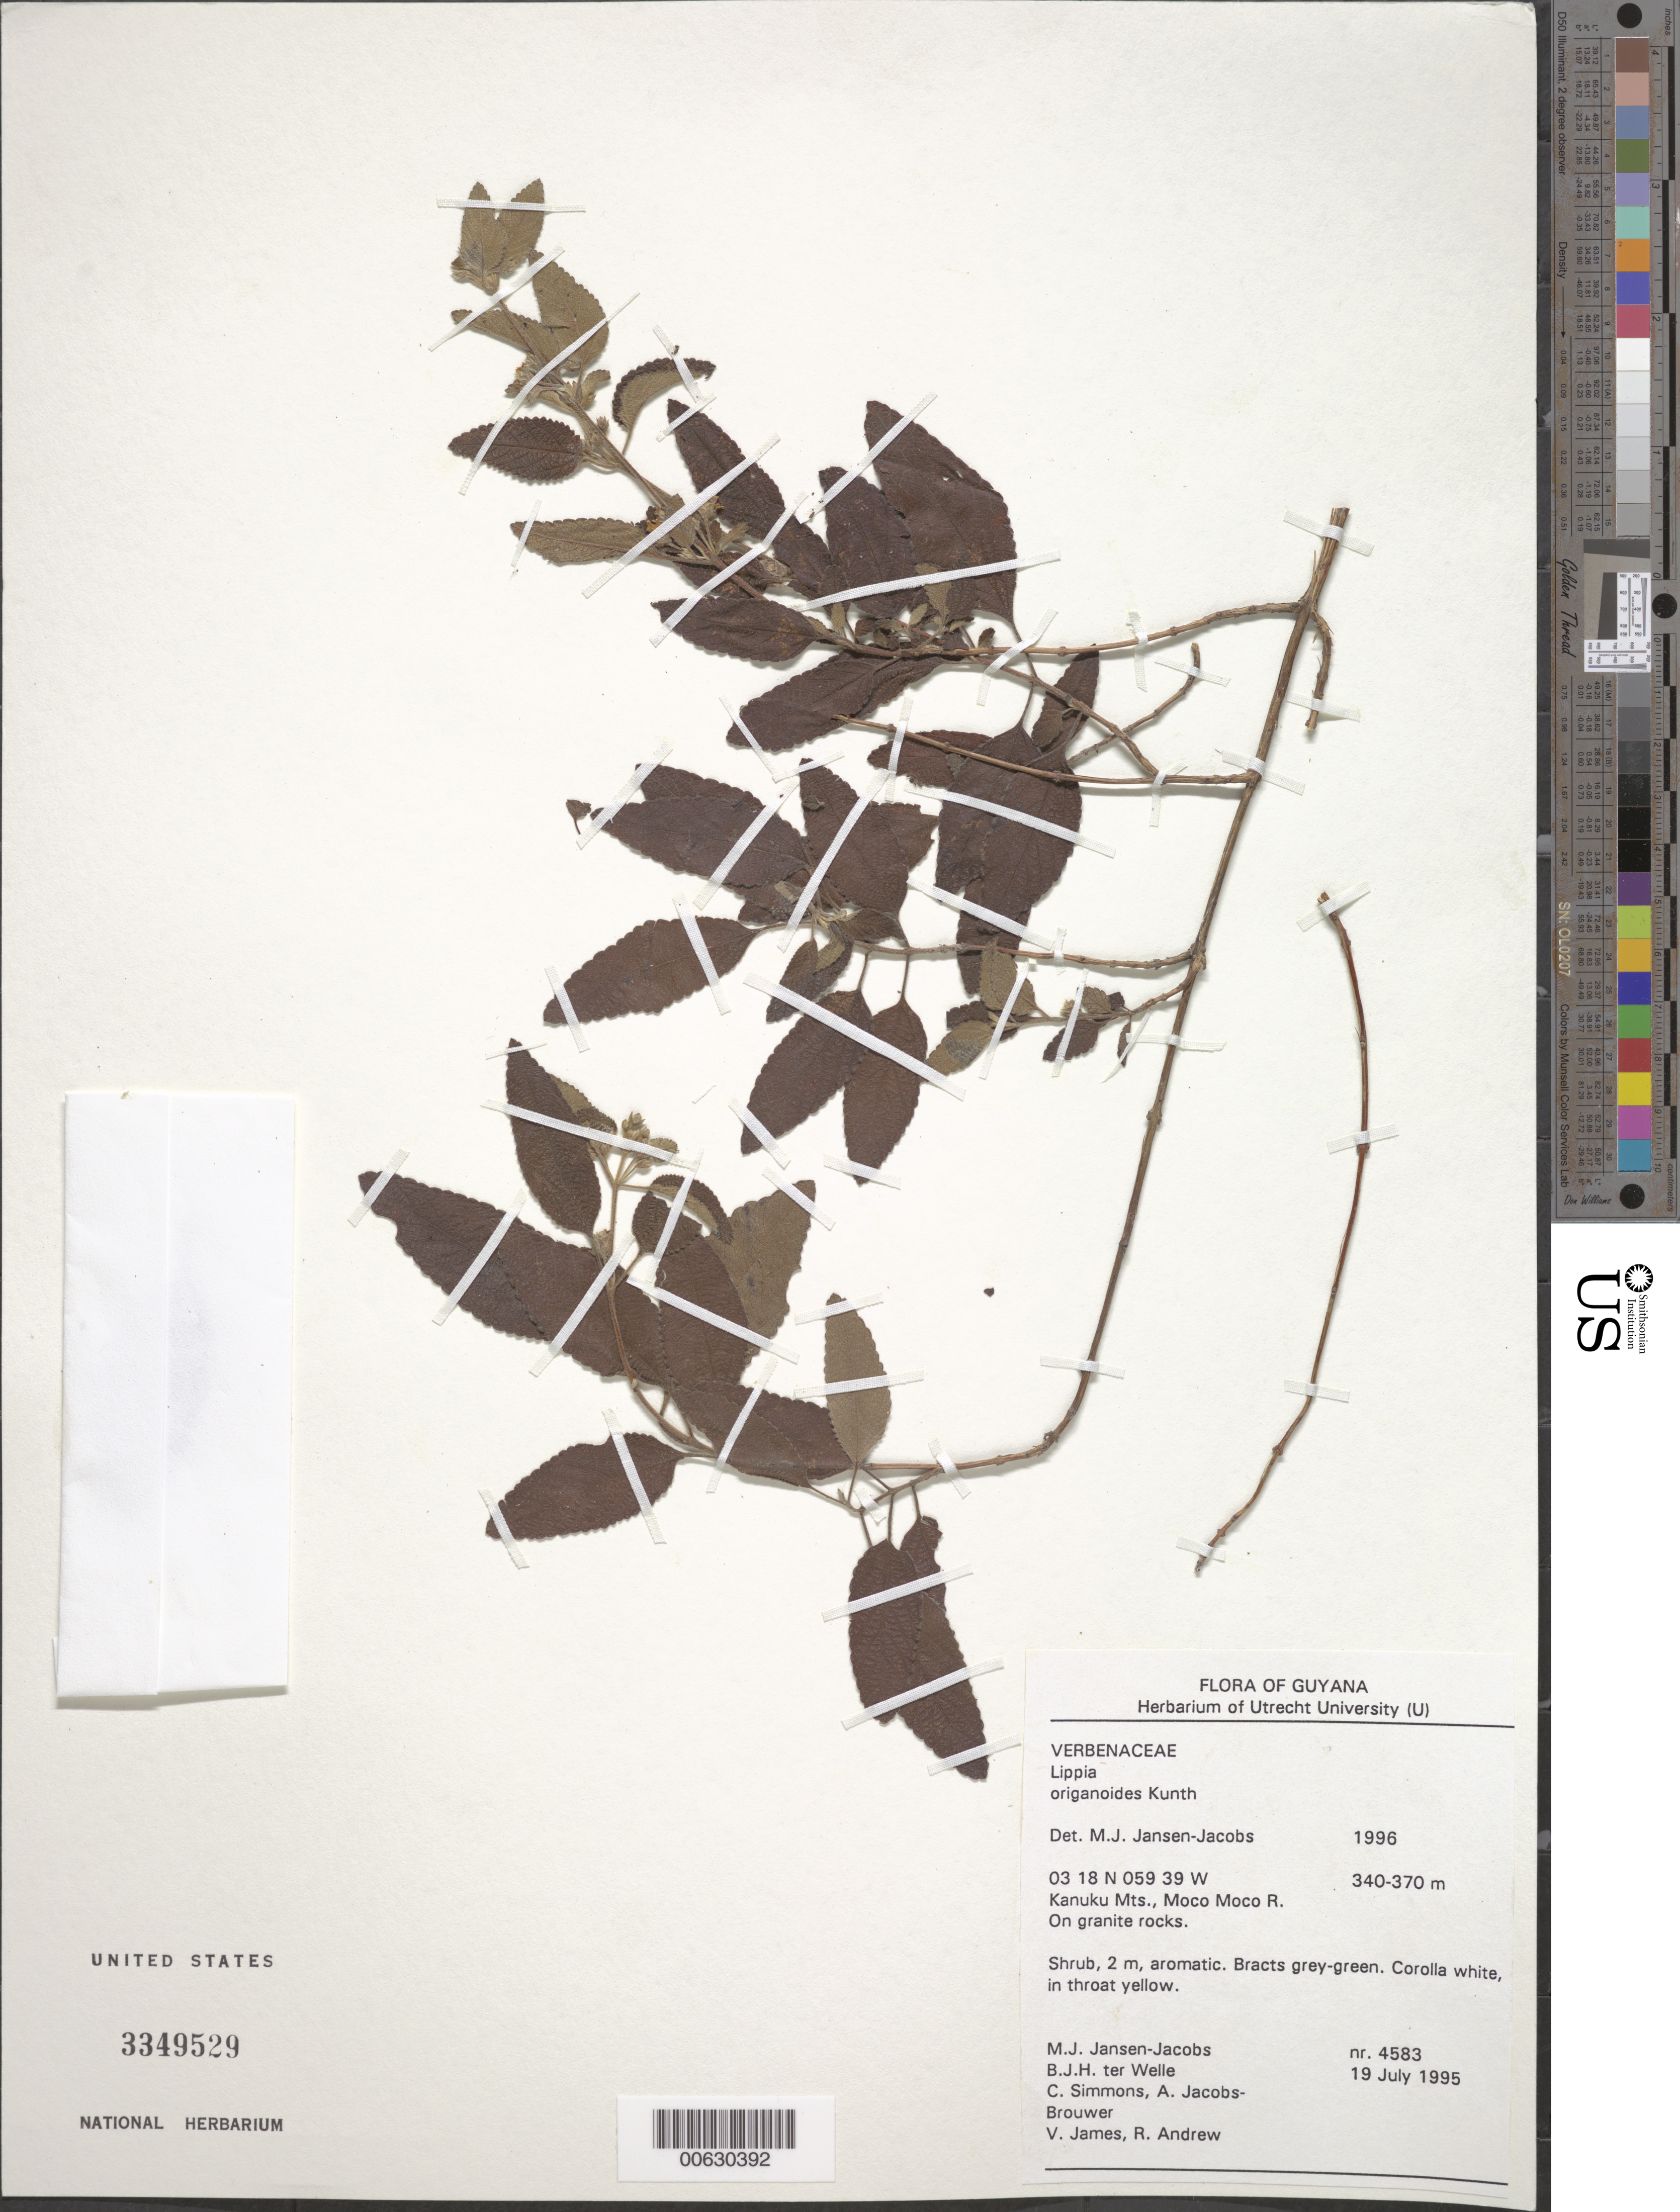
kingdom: Plantae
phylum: Tracheophyta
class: Magnoliopsida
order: Lamiales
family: Verbenaceae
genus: Lippia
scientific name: Lippia origanoides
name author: Kunth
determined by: Jansen-Jacobs, M. J., (U), Nationaal Herbarium Nederland, Utrecht University branch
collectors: M. J. Jansen-Jacobs, B. Welle, C. Simmons, A. Jacobs-Brouwer, V. James & R. Andrew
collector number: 4583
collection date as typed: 19-Jul-95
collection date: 1995-07-19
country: Guyana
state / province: U. Takutu-U. Essequibo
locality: Moco Moco River, Kanuku Mts.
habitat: On granite rocks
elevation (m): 340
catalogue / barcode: US 3349529